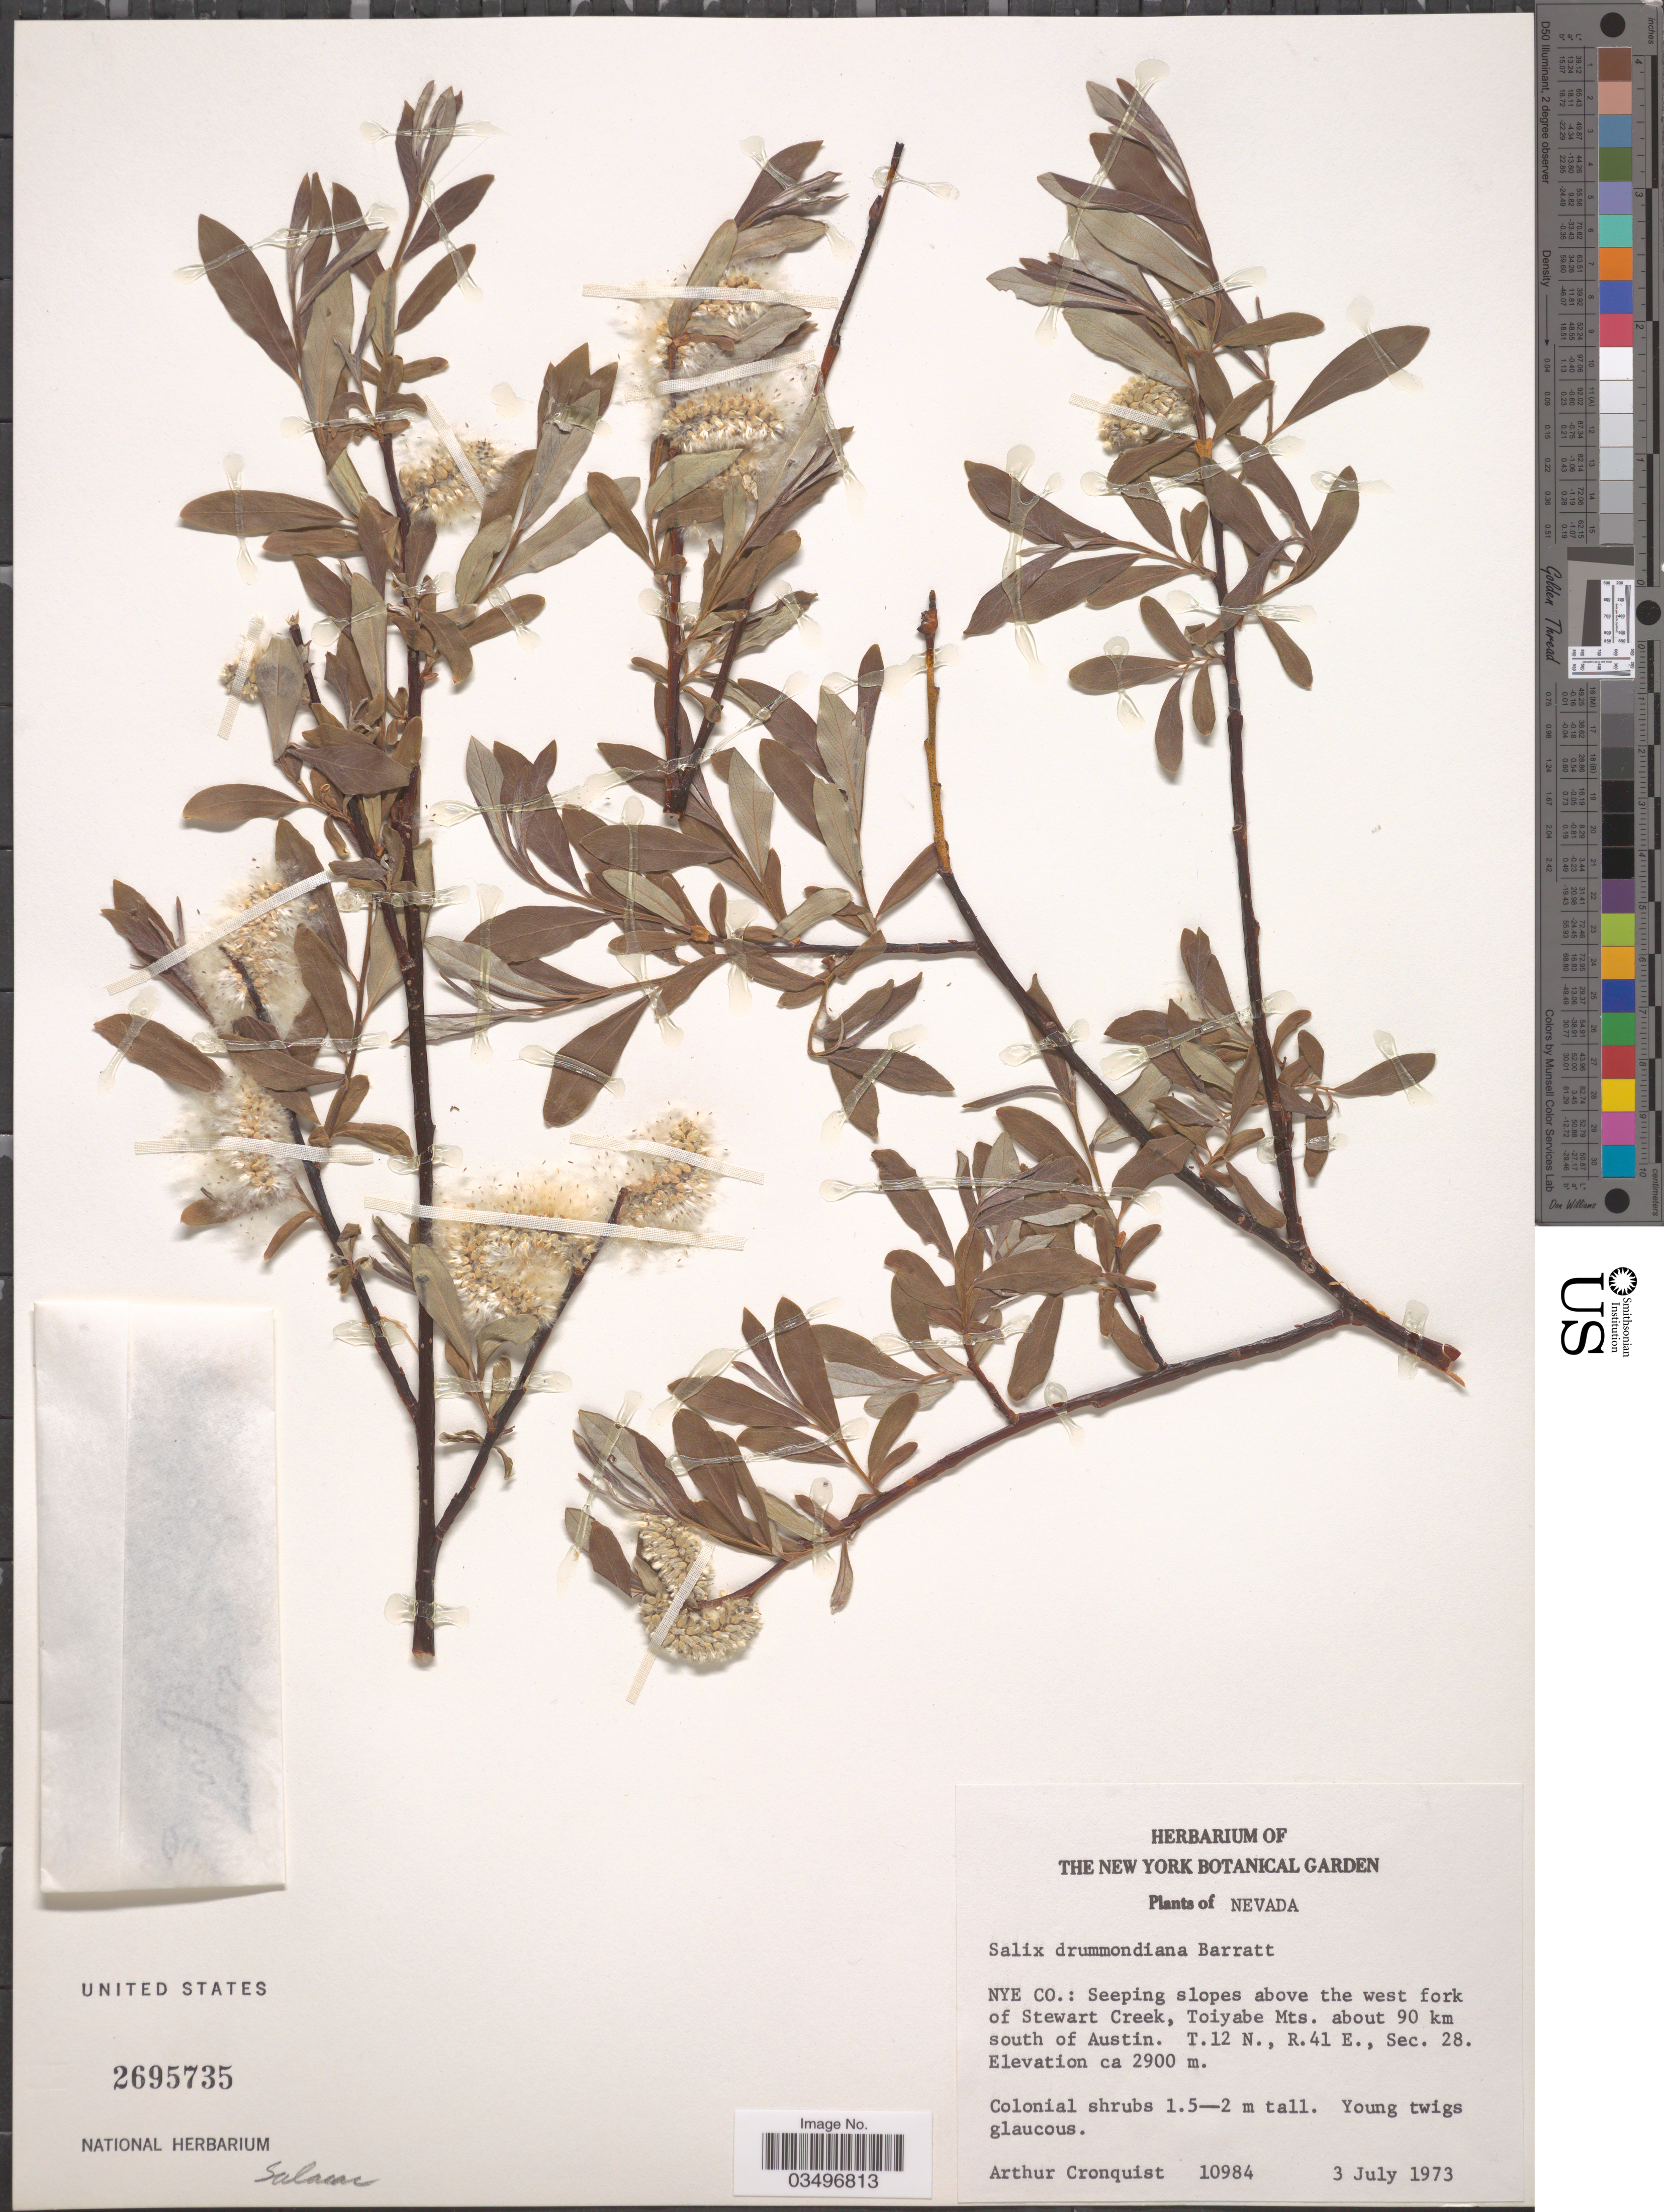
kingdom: Plantae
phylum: Tracheophyta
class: Magnoliopsida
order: Malpighiales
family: Salicaceae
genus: Salix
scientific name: Salix drummondiana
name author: Barratt ex Hook.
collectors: A. J. Cronquist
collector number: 10984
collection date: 1973-07-03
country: United States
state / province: Nevada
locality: Nye Co.: Seeping slopes above the west fork of Stewart Creek, Toiyabe Mts. about 90 km south of Austin. T. 12 N., R. 41 E., Sec. 28.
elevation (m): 2900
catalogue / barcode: US 2695735